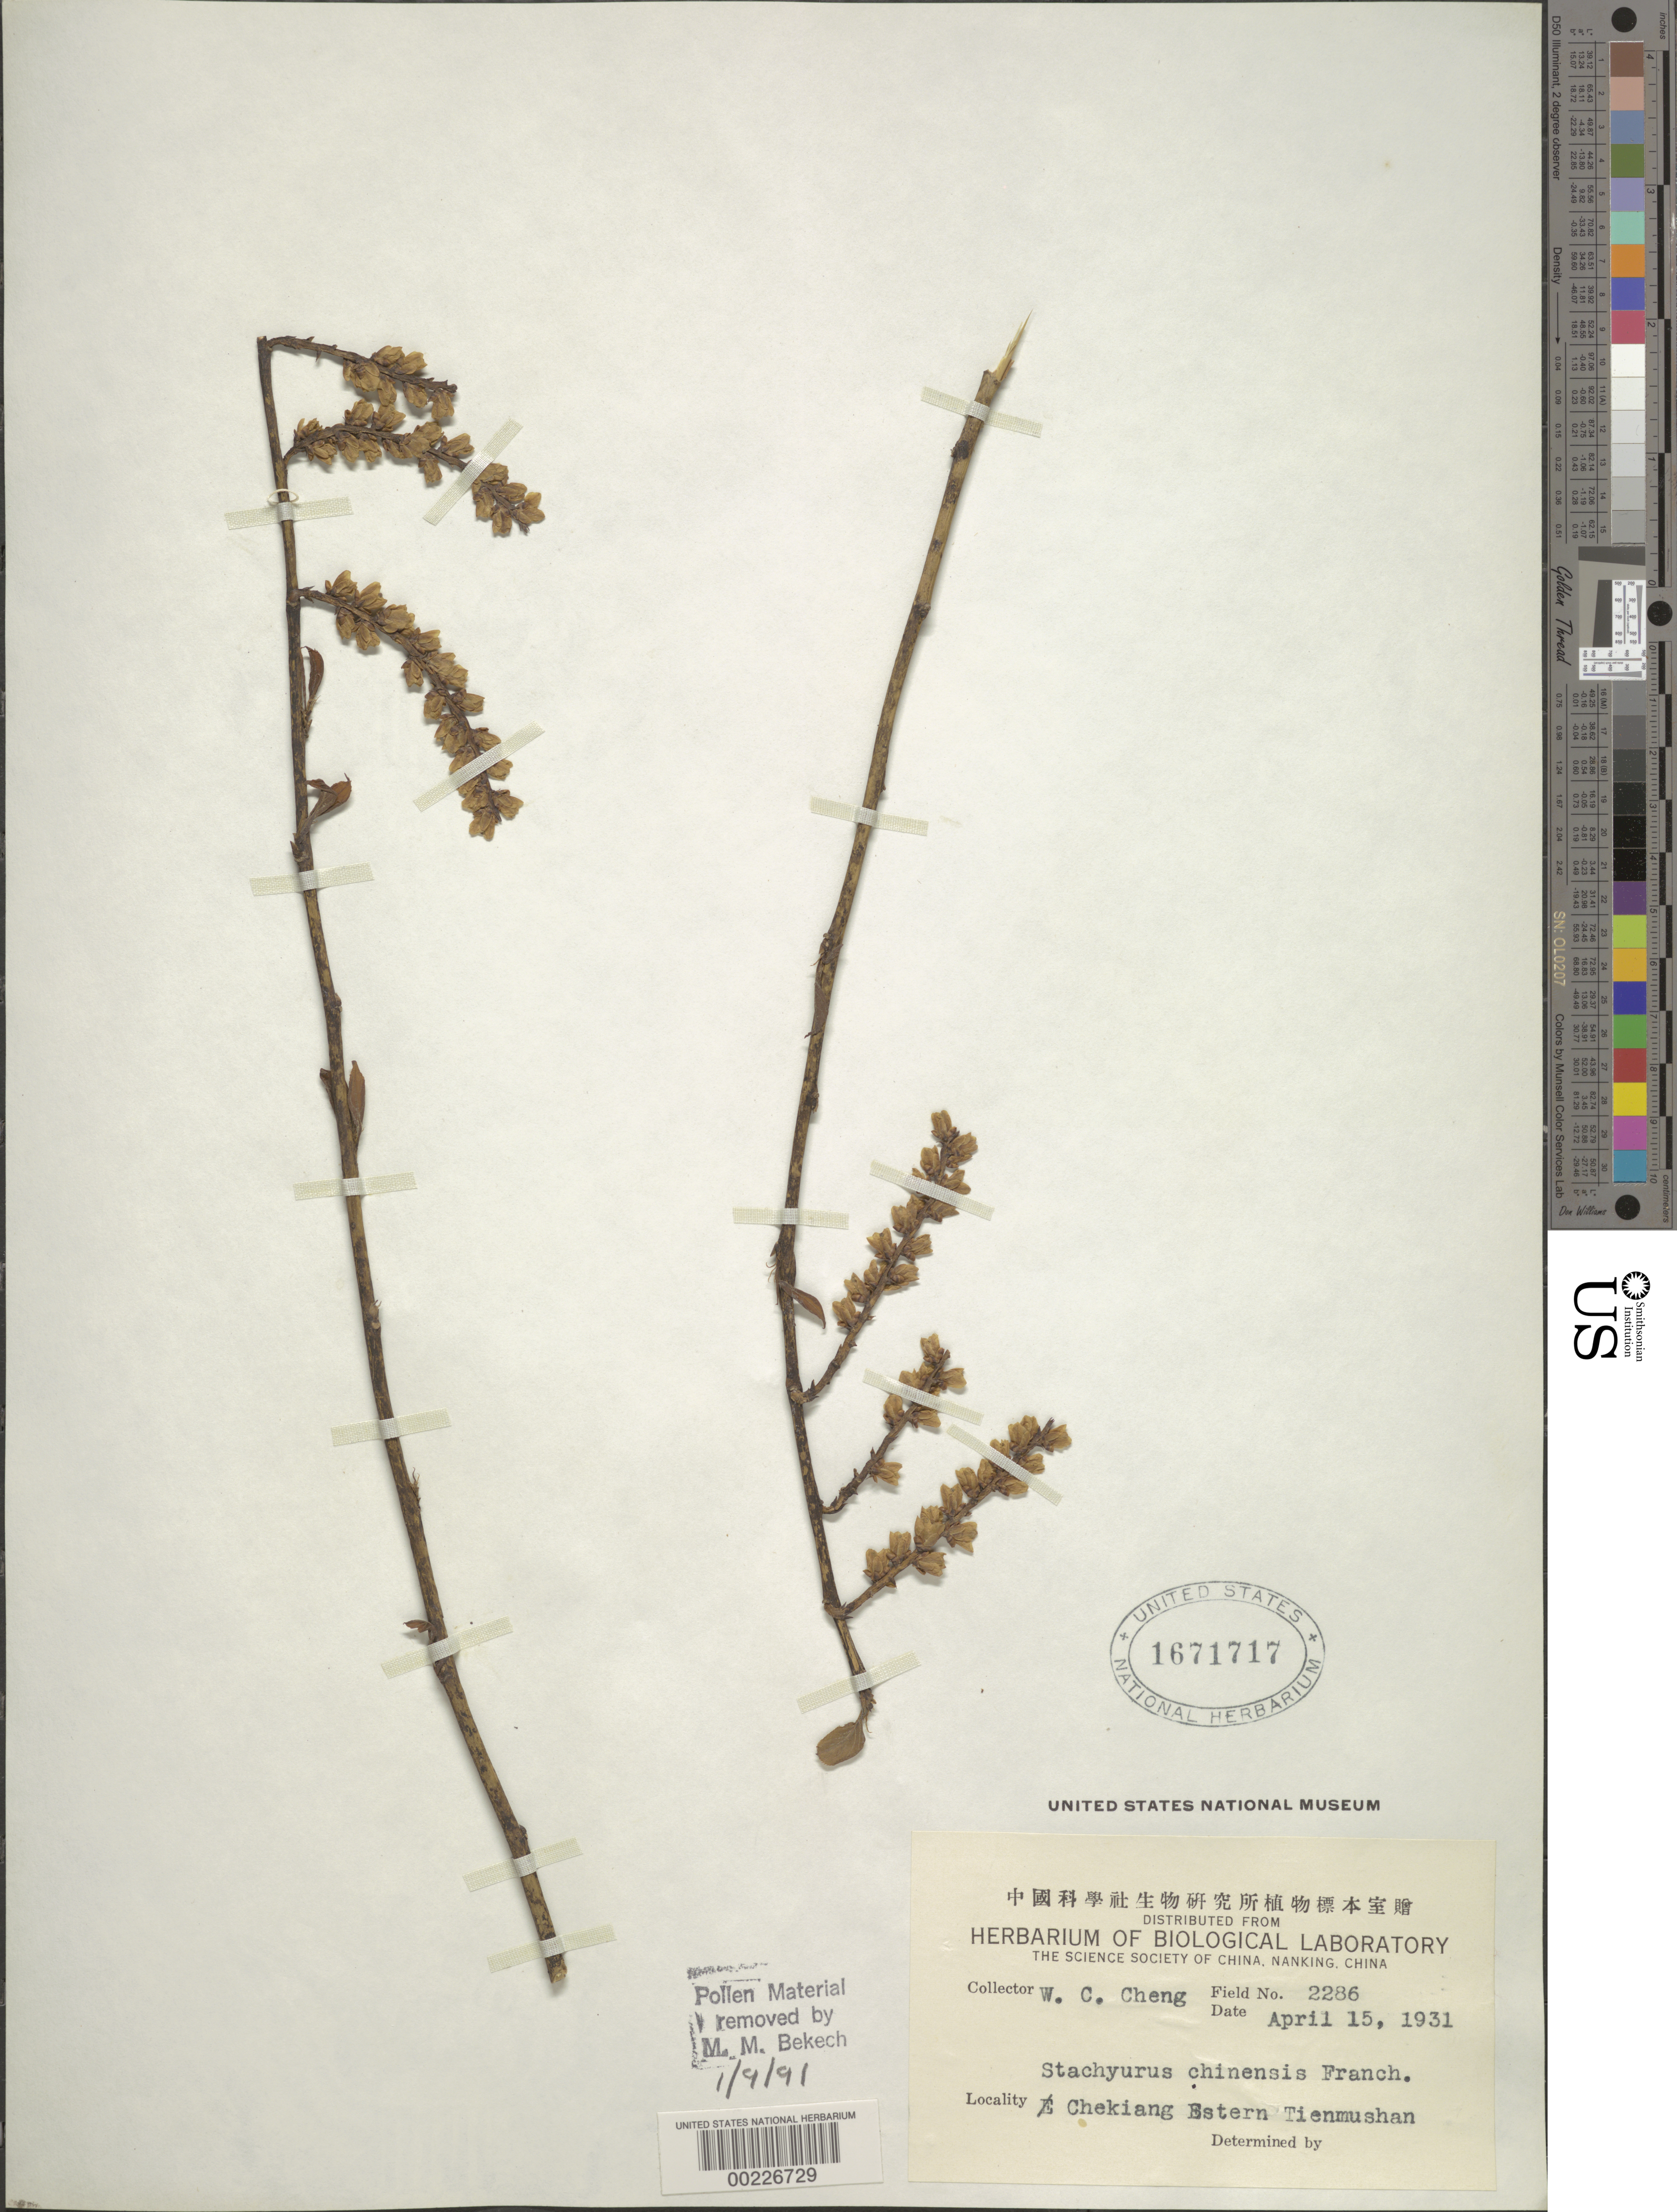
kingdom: Plantae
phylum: Tracheophyta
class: Magnoliopsida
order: Crossosomatales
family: Stachyuraceae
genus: Stachyurus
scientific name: Stachyurus chinensis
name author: Franch.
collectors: W. C. Cheng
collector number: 2286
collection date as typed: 15 Apr 1931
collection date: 1931-04-15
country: China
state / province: Zhejiang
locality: Estern Tienmushan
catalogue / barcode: US 1671717